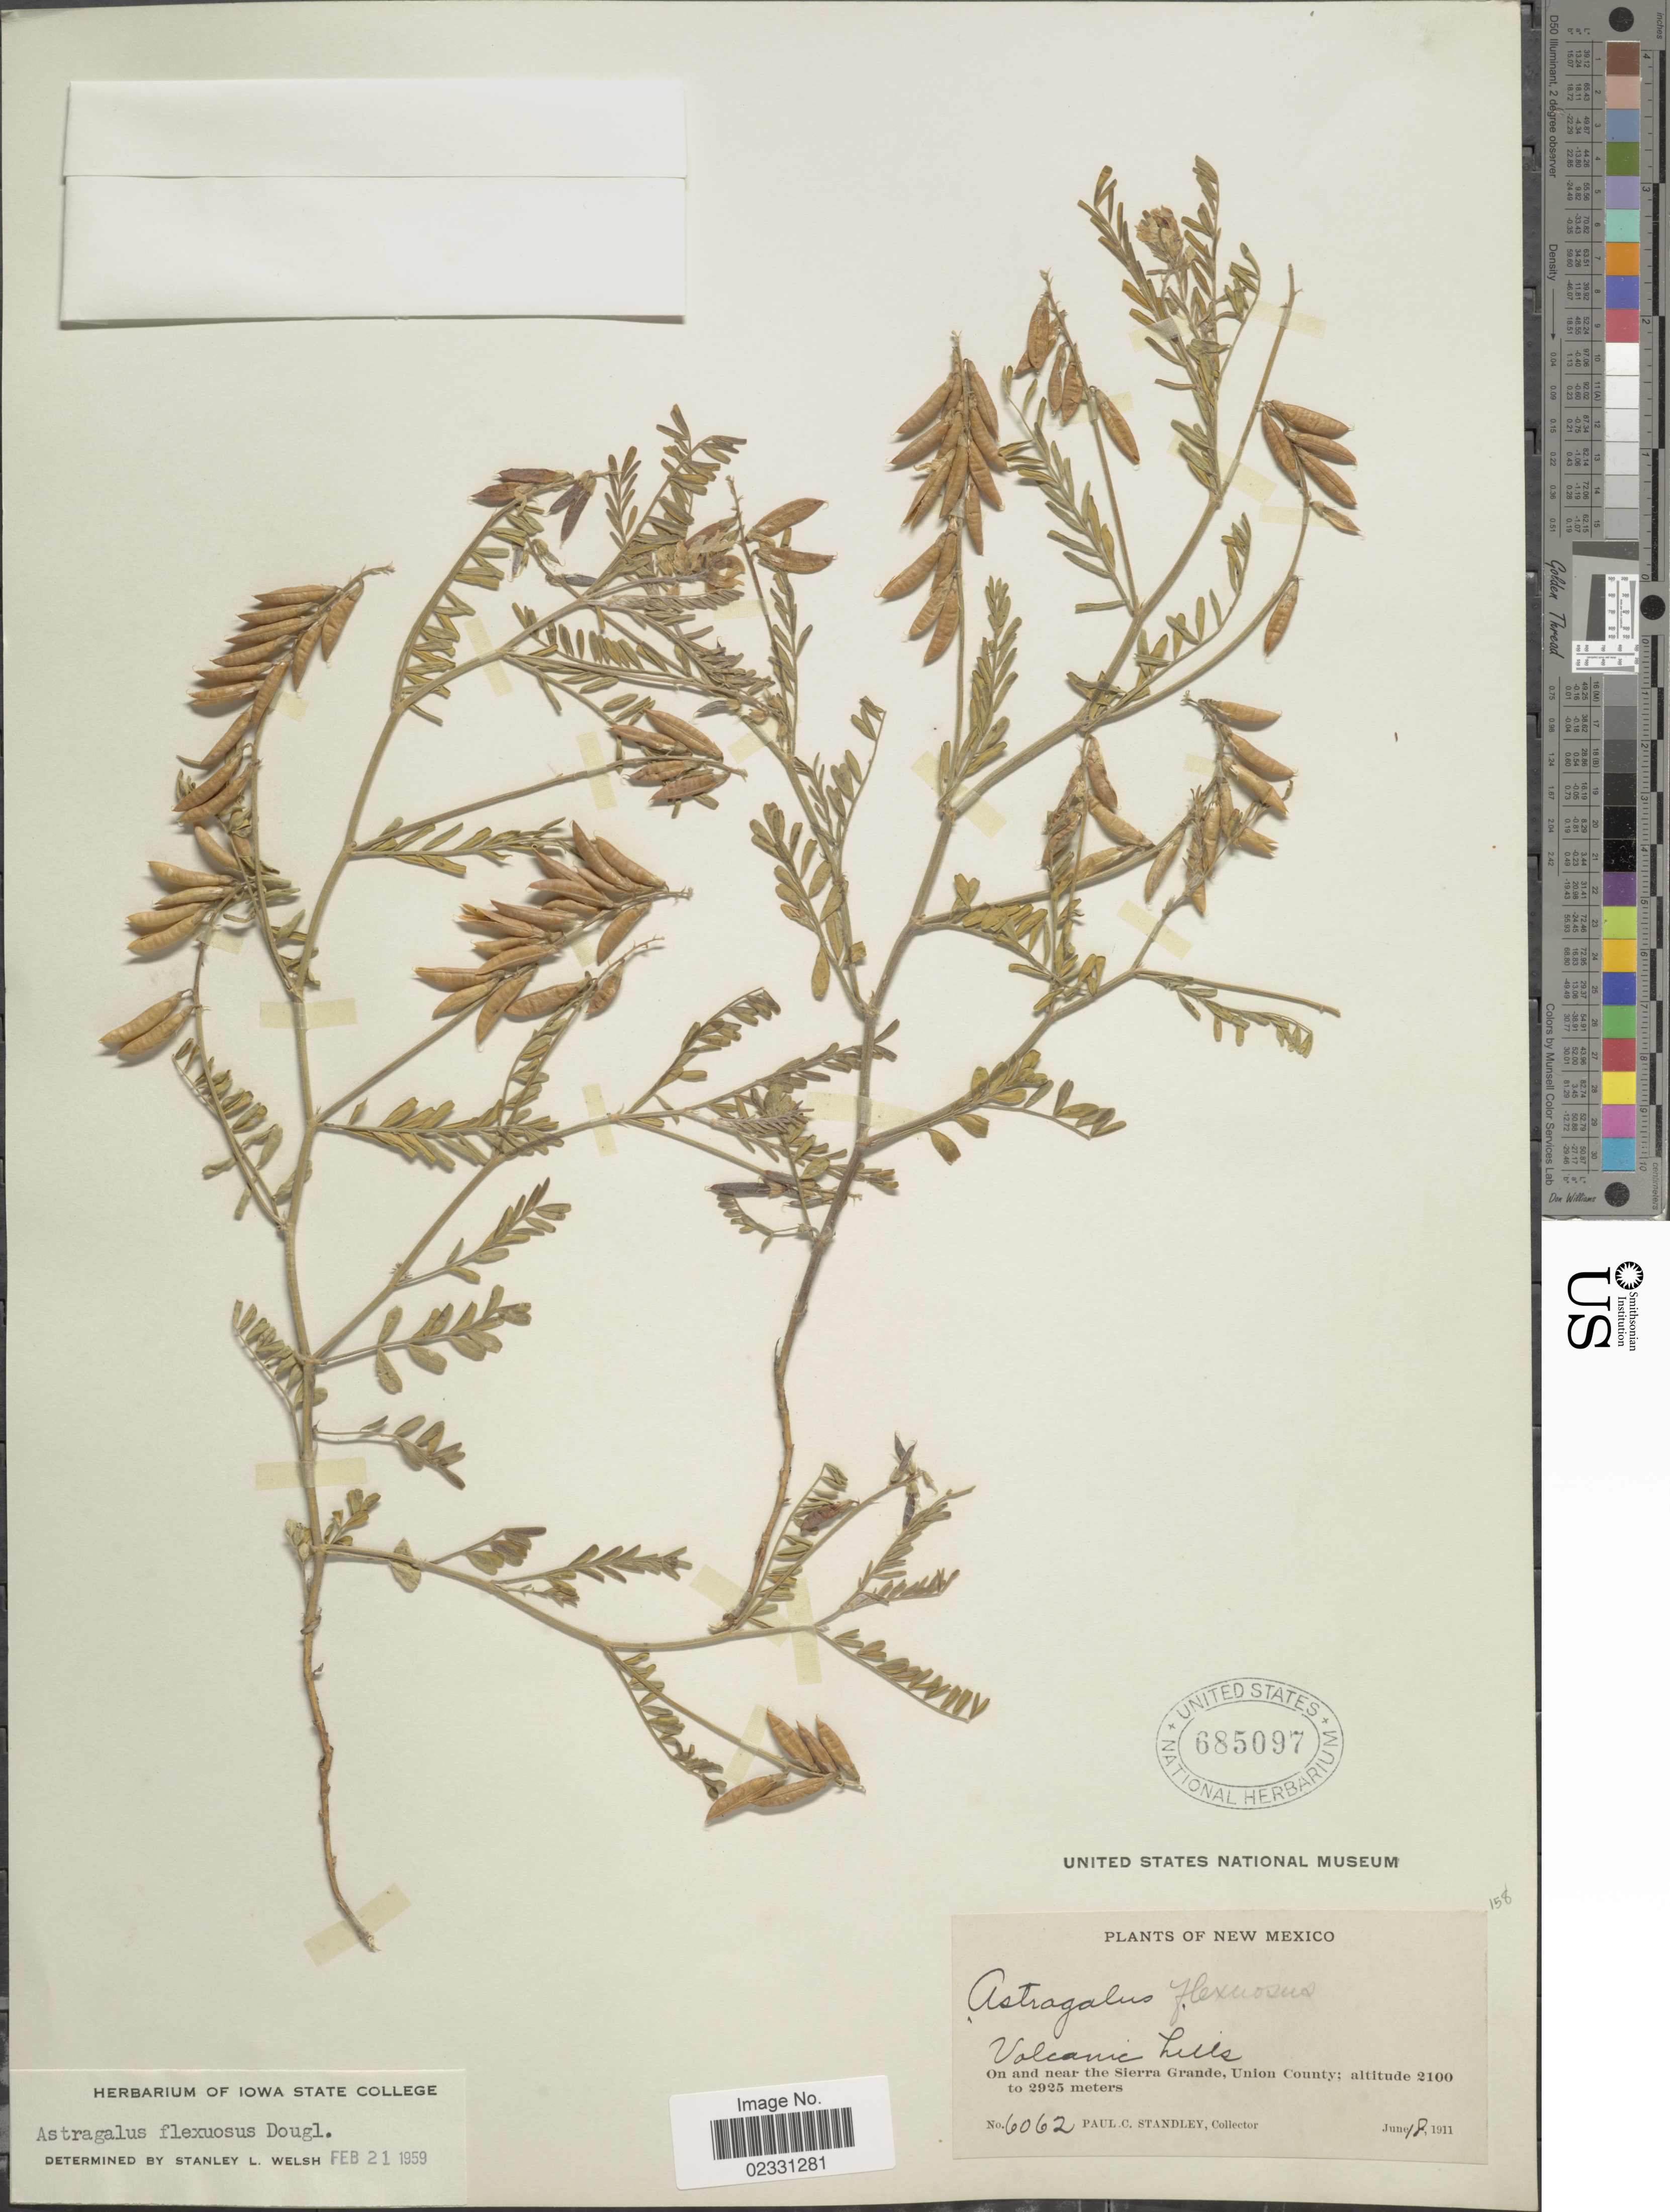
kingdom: Plantae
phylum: Tracheophyta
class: Magnoliopsida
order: Fabales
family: Fabaceae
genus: Astragalus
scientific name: Astragalus flexuosus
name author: (Hook.) Douglas ex G. Don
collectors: P. C. Standley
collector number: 6062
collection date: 1911-06-18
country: United States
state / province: New Mexico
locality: On and near the Sierra Grande, Union County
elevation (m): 2100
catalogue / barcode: US 685097